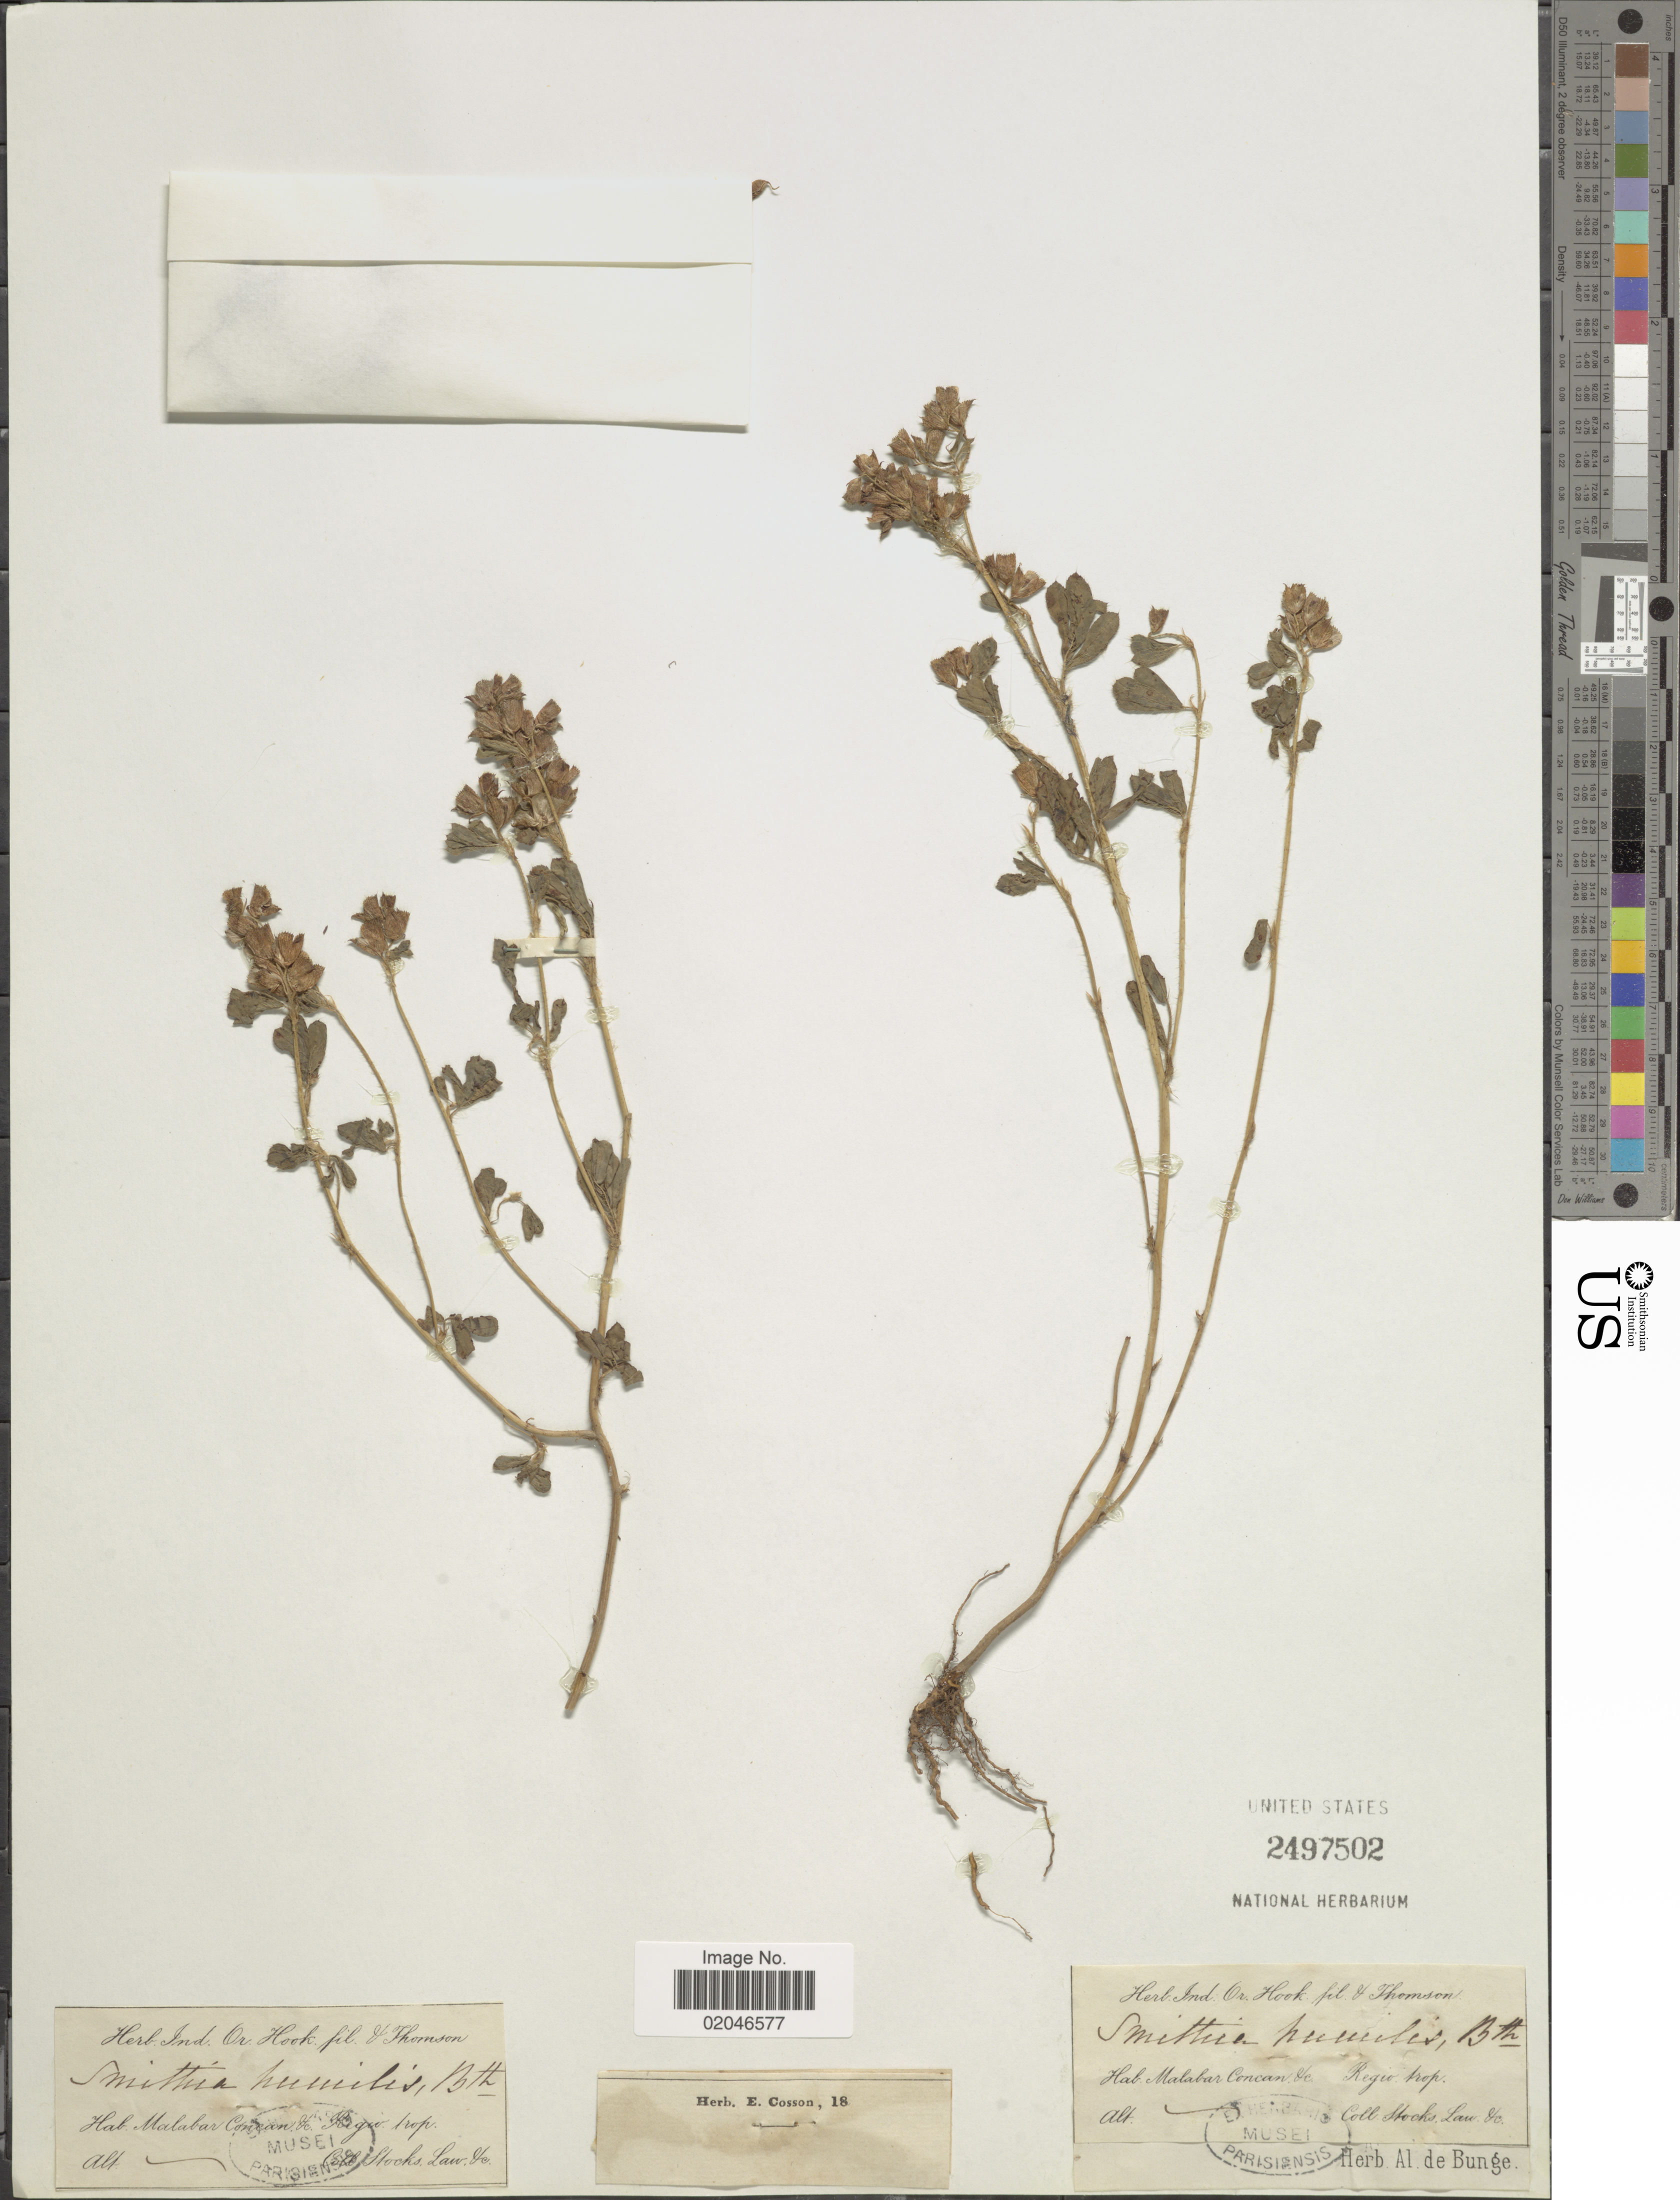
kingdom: Plantae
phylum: Tracheophyta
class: Magnoliopsida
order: Fabales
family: Fabaceae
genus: Smithia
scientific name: Smithia humilis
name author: Benth.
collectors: J. Stocks & J. Law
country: India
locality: Malabar Concan &c, Regio trop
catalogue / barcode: US 2497502